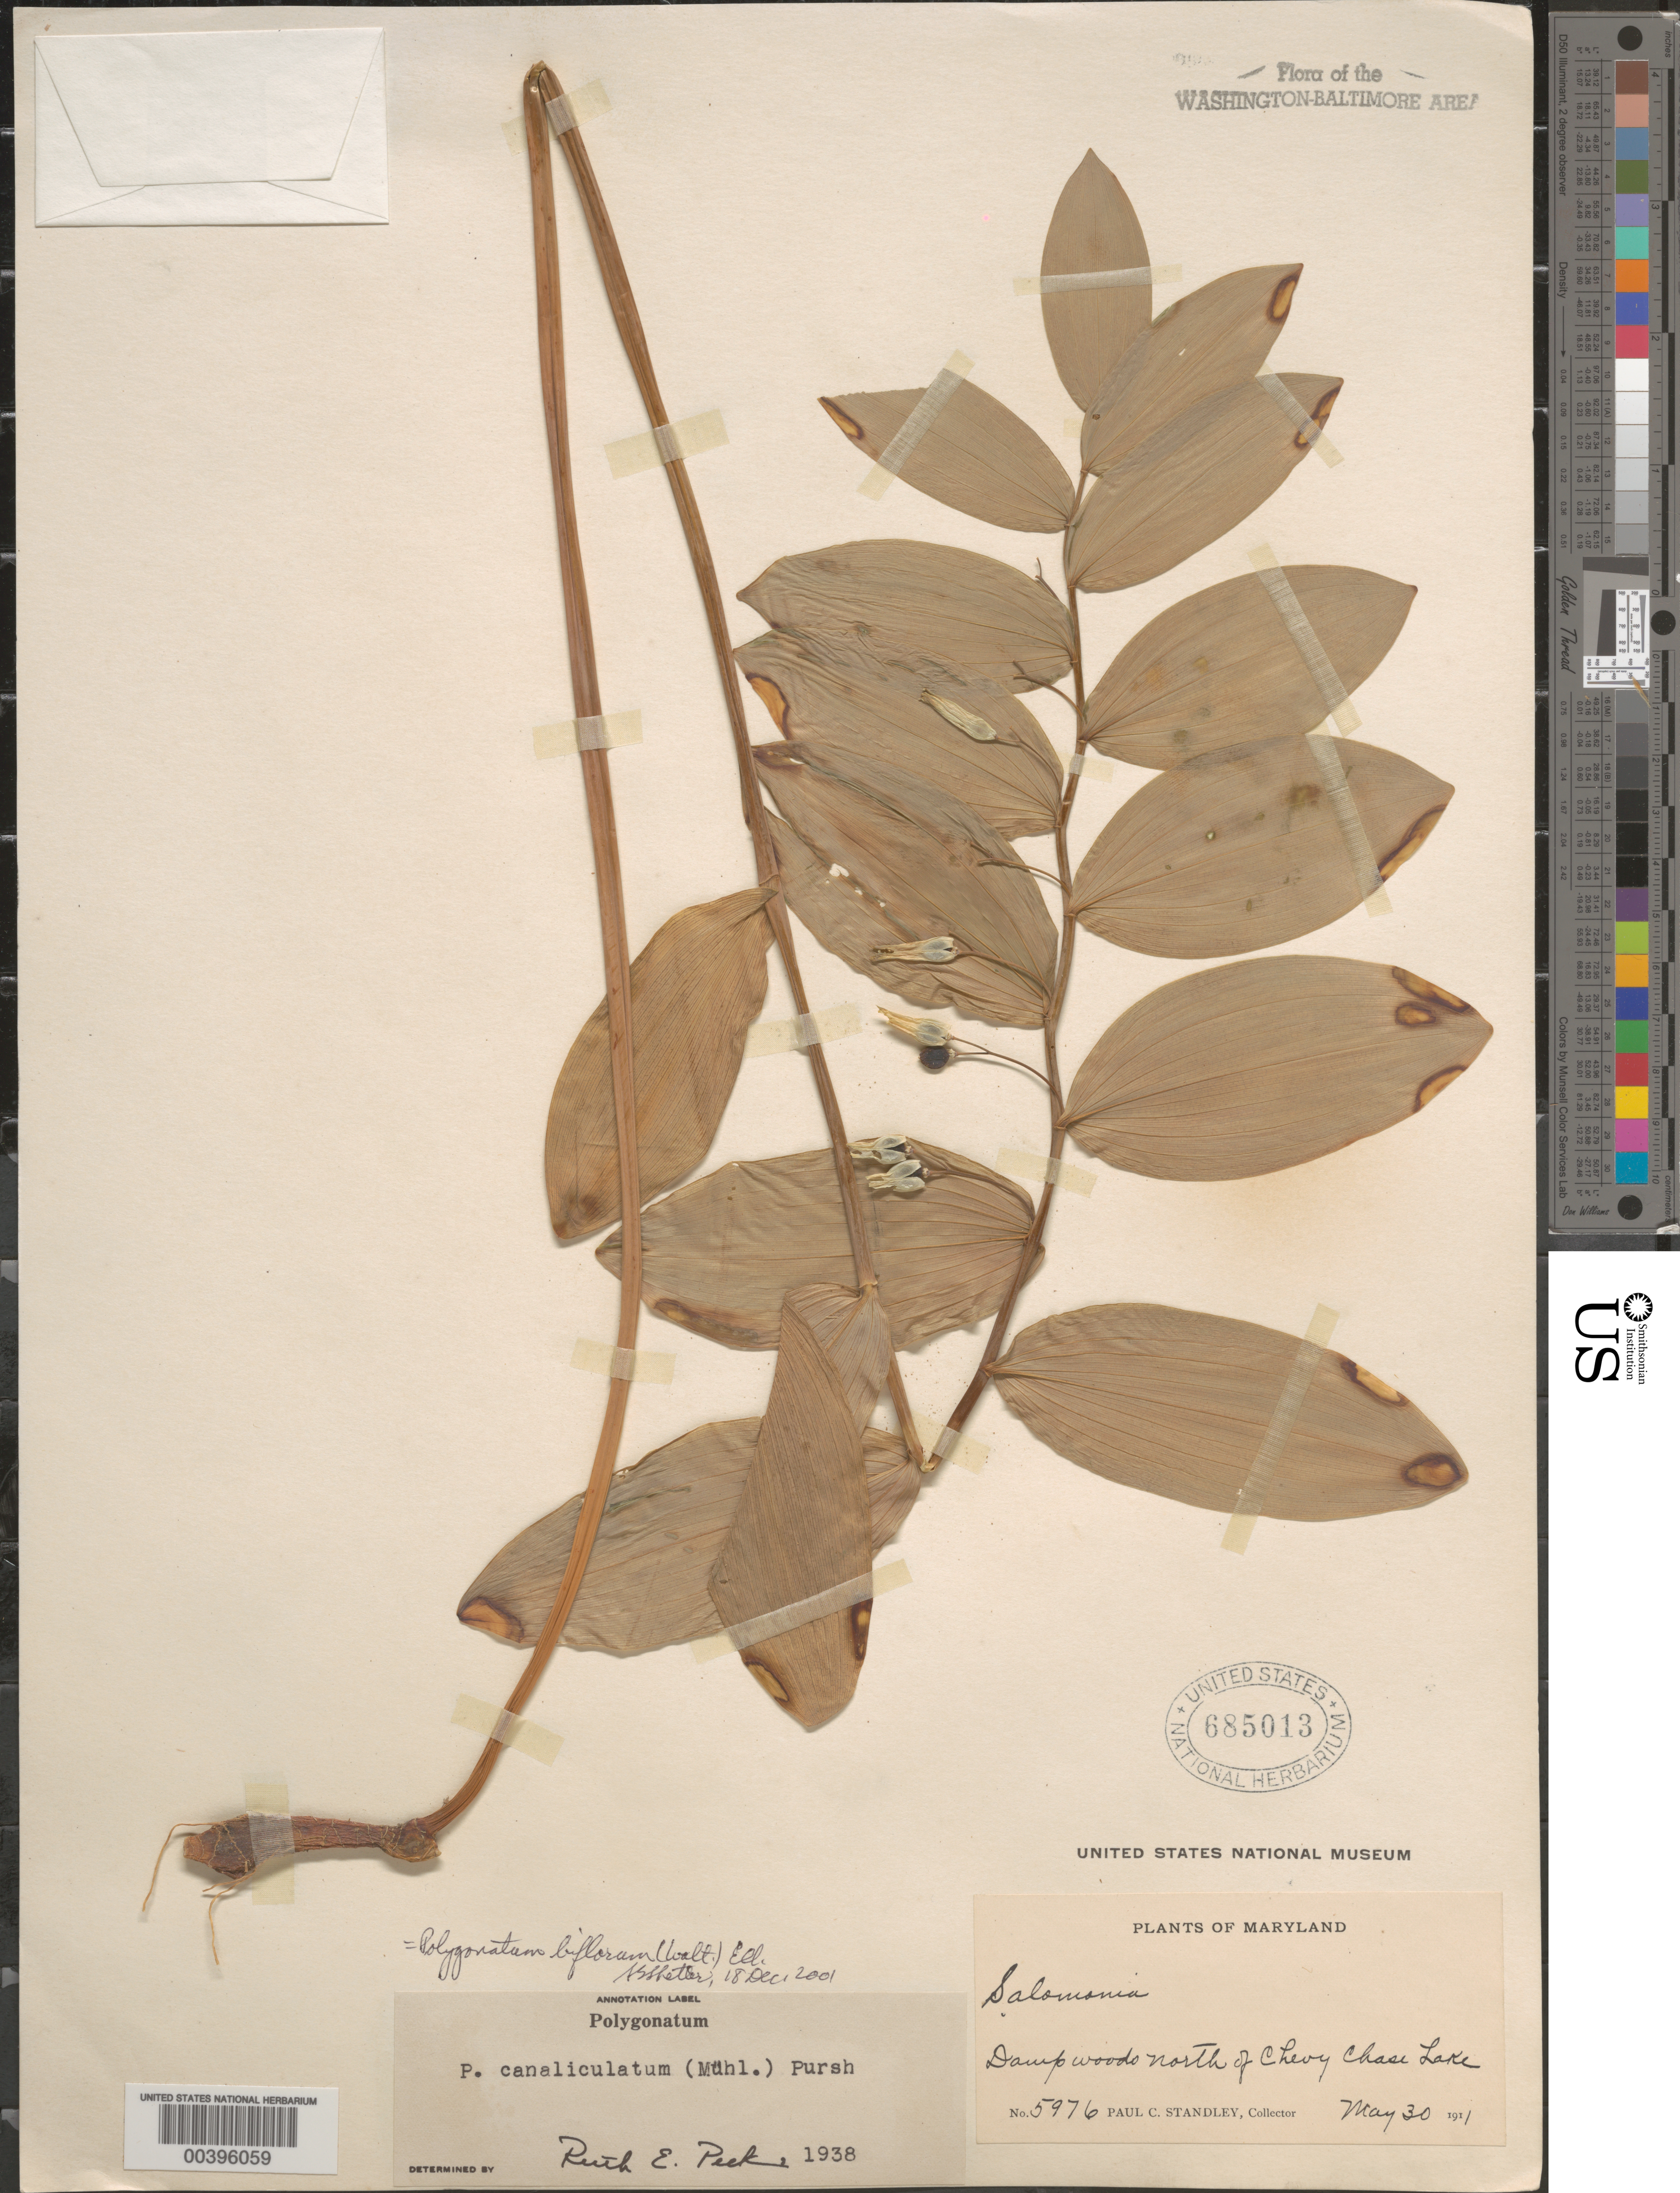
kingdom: Plantae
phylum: Tracheophyta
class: Liliopsida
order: Asparagales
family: Asparagaceae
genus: Polygonatum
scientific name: Polygonatum biflorum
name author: (Walter) Elliott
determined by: Shetler, Stanwyn G., (US), NMNH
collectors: P. C. Standley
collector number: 5976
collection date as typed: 30 May 1911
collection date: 1911-05-30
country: United States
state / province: Maryland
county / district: Montgomery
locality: North of Chevy Chase Lake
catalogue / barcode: US 685013